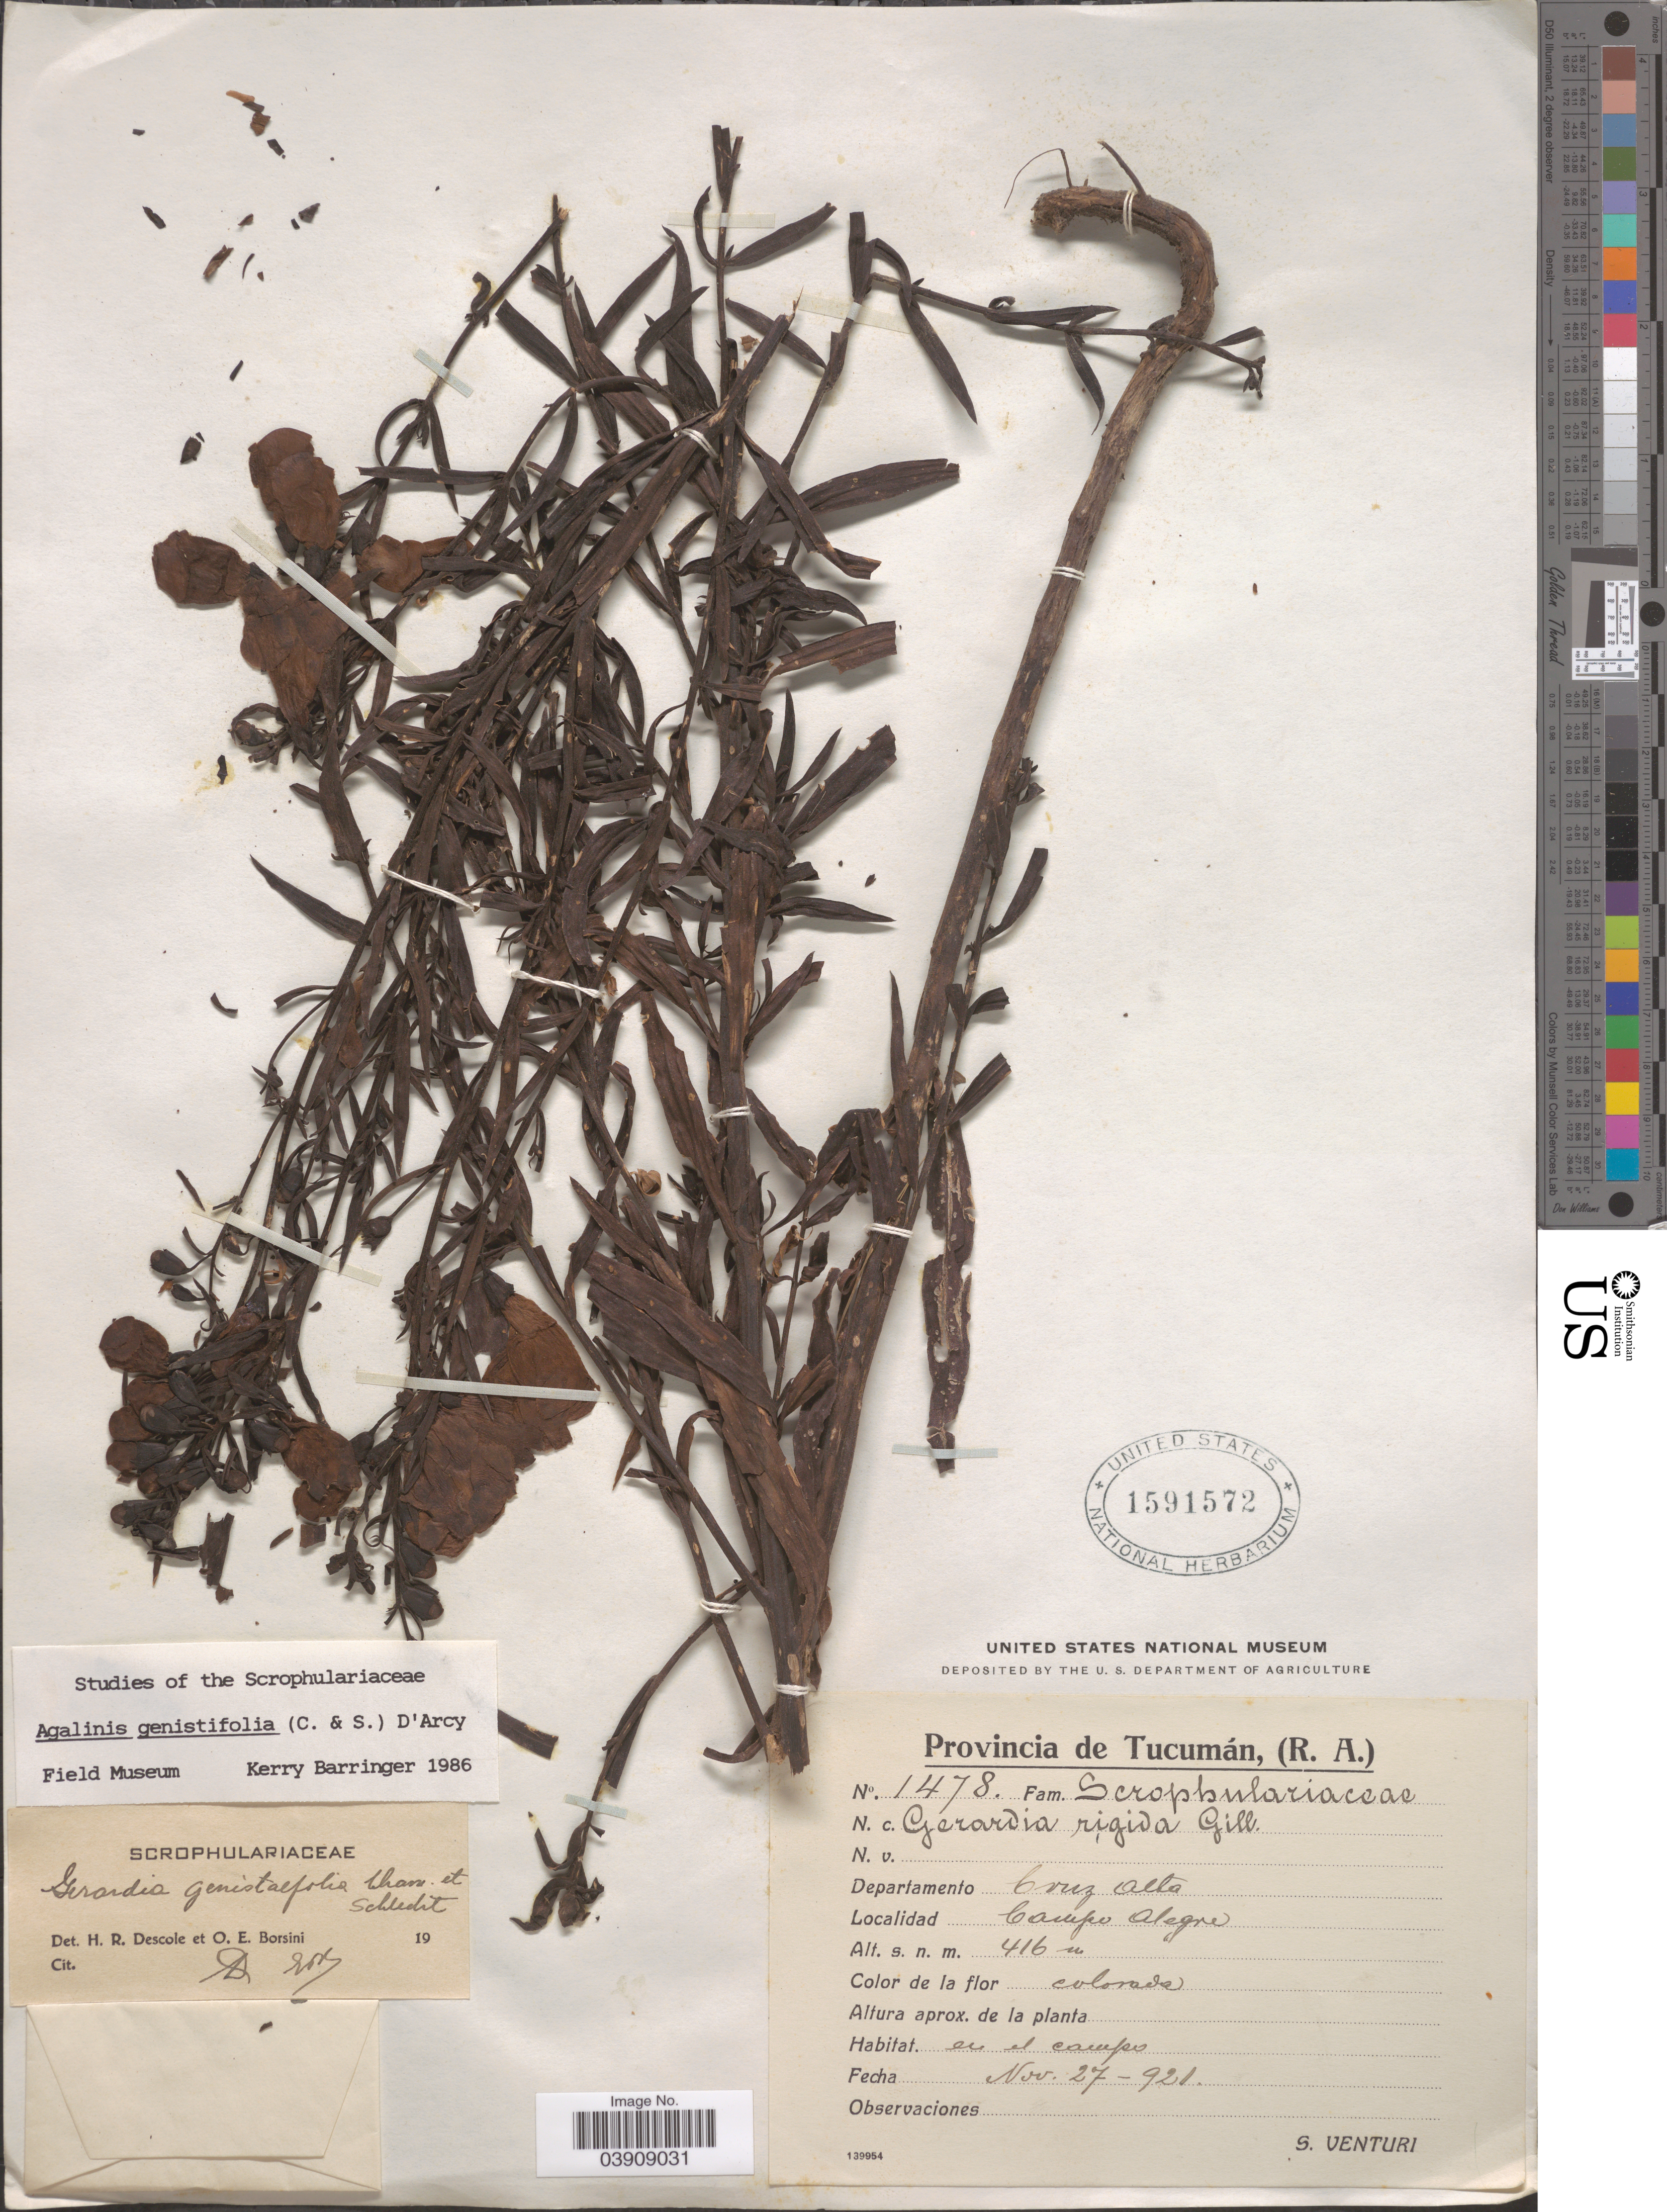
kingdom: Plantae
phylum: Tracheophyta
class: Magnoliopsida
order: Lamiales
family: Orobanchaceae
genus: Agalinis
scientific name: Agalinis genistifolia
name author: (Cham. & Schltdl.) D'Arcy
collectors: S. Venturi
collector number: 1478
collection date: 1921-11-27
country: Argentina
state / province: Tucuman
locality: Departamento Cruz Alta. Campo Alegre.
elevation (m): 416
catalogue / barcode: US 1591572